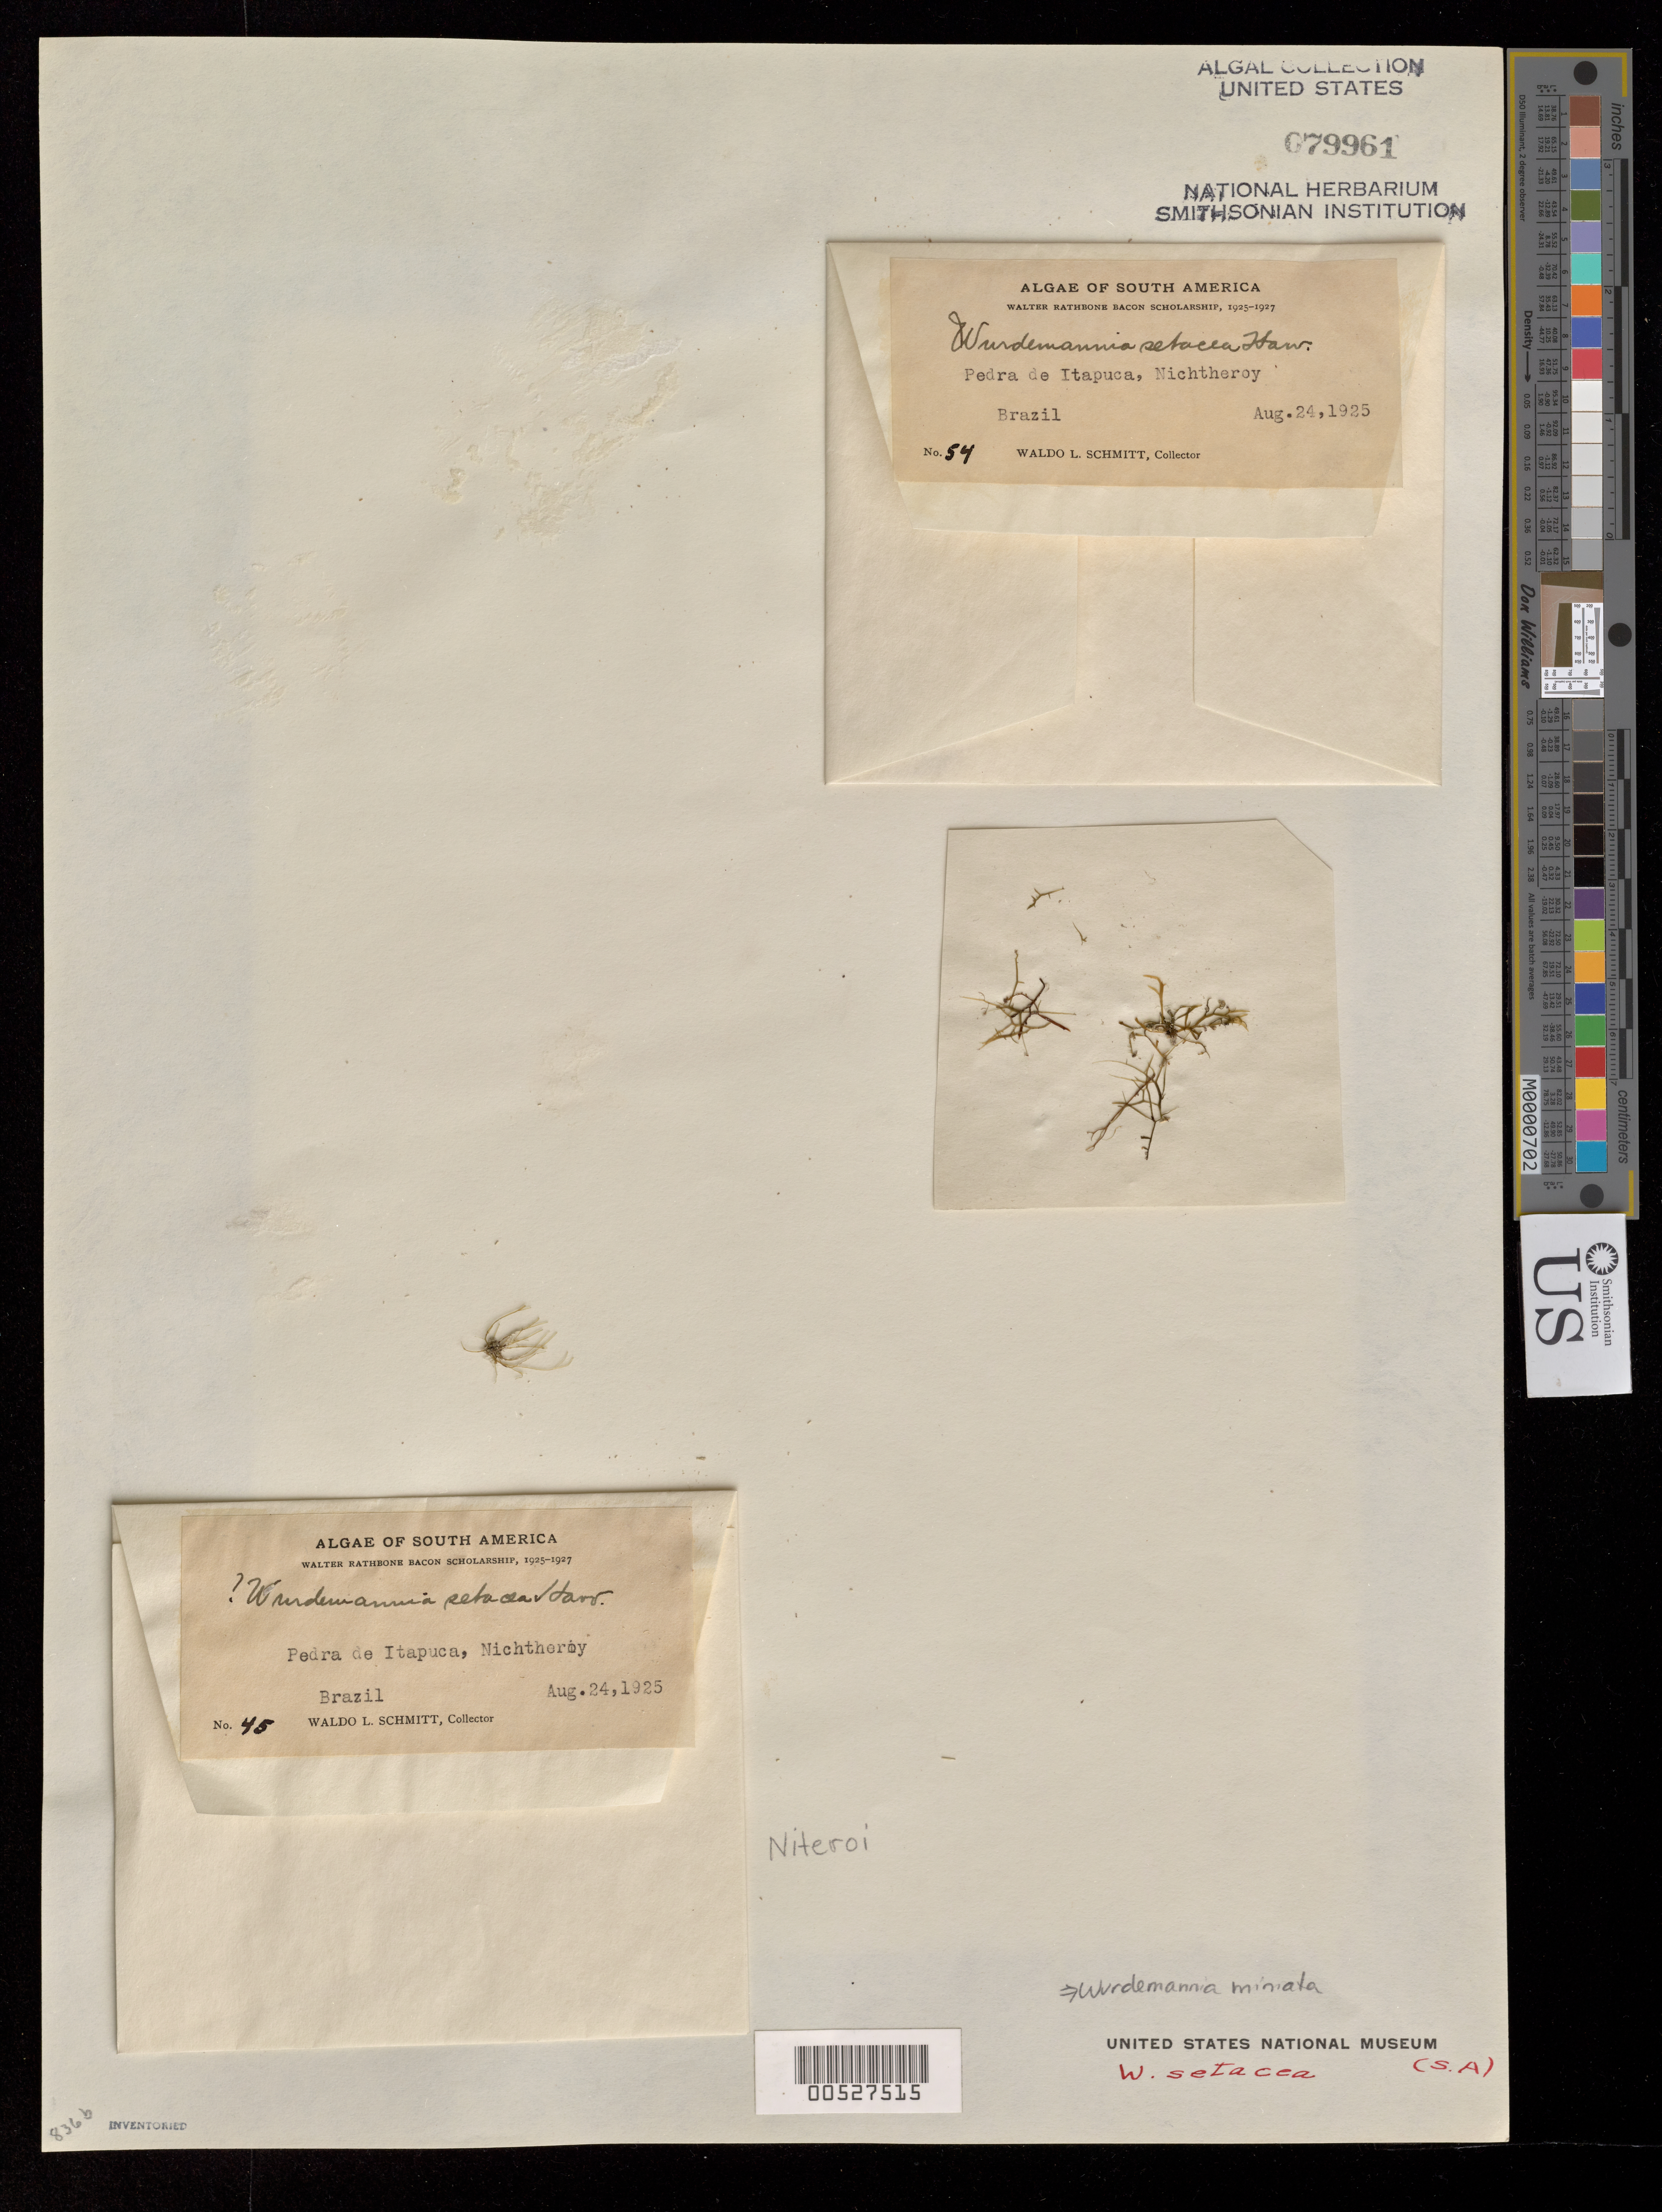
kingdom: Plantae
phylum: Rhodophyta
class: Florideophyceae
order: Gigartinales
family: Solieriaceae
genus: Wurdemannia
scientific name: Wurdemannia miniata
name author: (Spreng.) Feldmann & G. Hamel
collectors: W. L. Schmitt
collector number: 45 & 54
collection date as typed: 24 Aug 1925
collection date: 1925-08-24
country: Brazil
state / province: Rio de Janeiro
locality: Pedra de Itapuca, Niteroi (Nichtheroy)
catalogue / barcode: US 79961